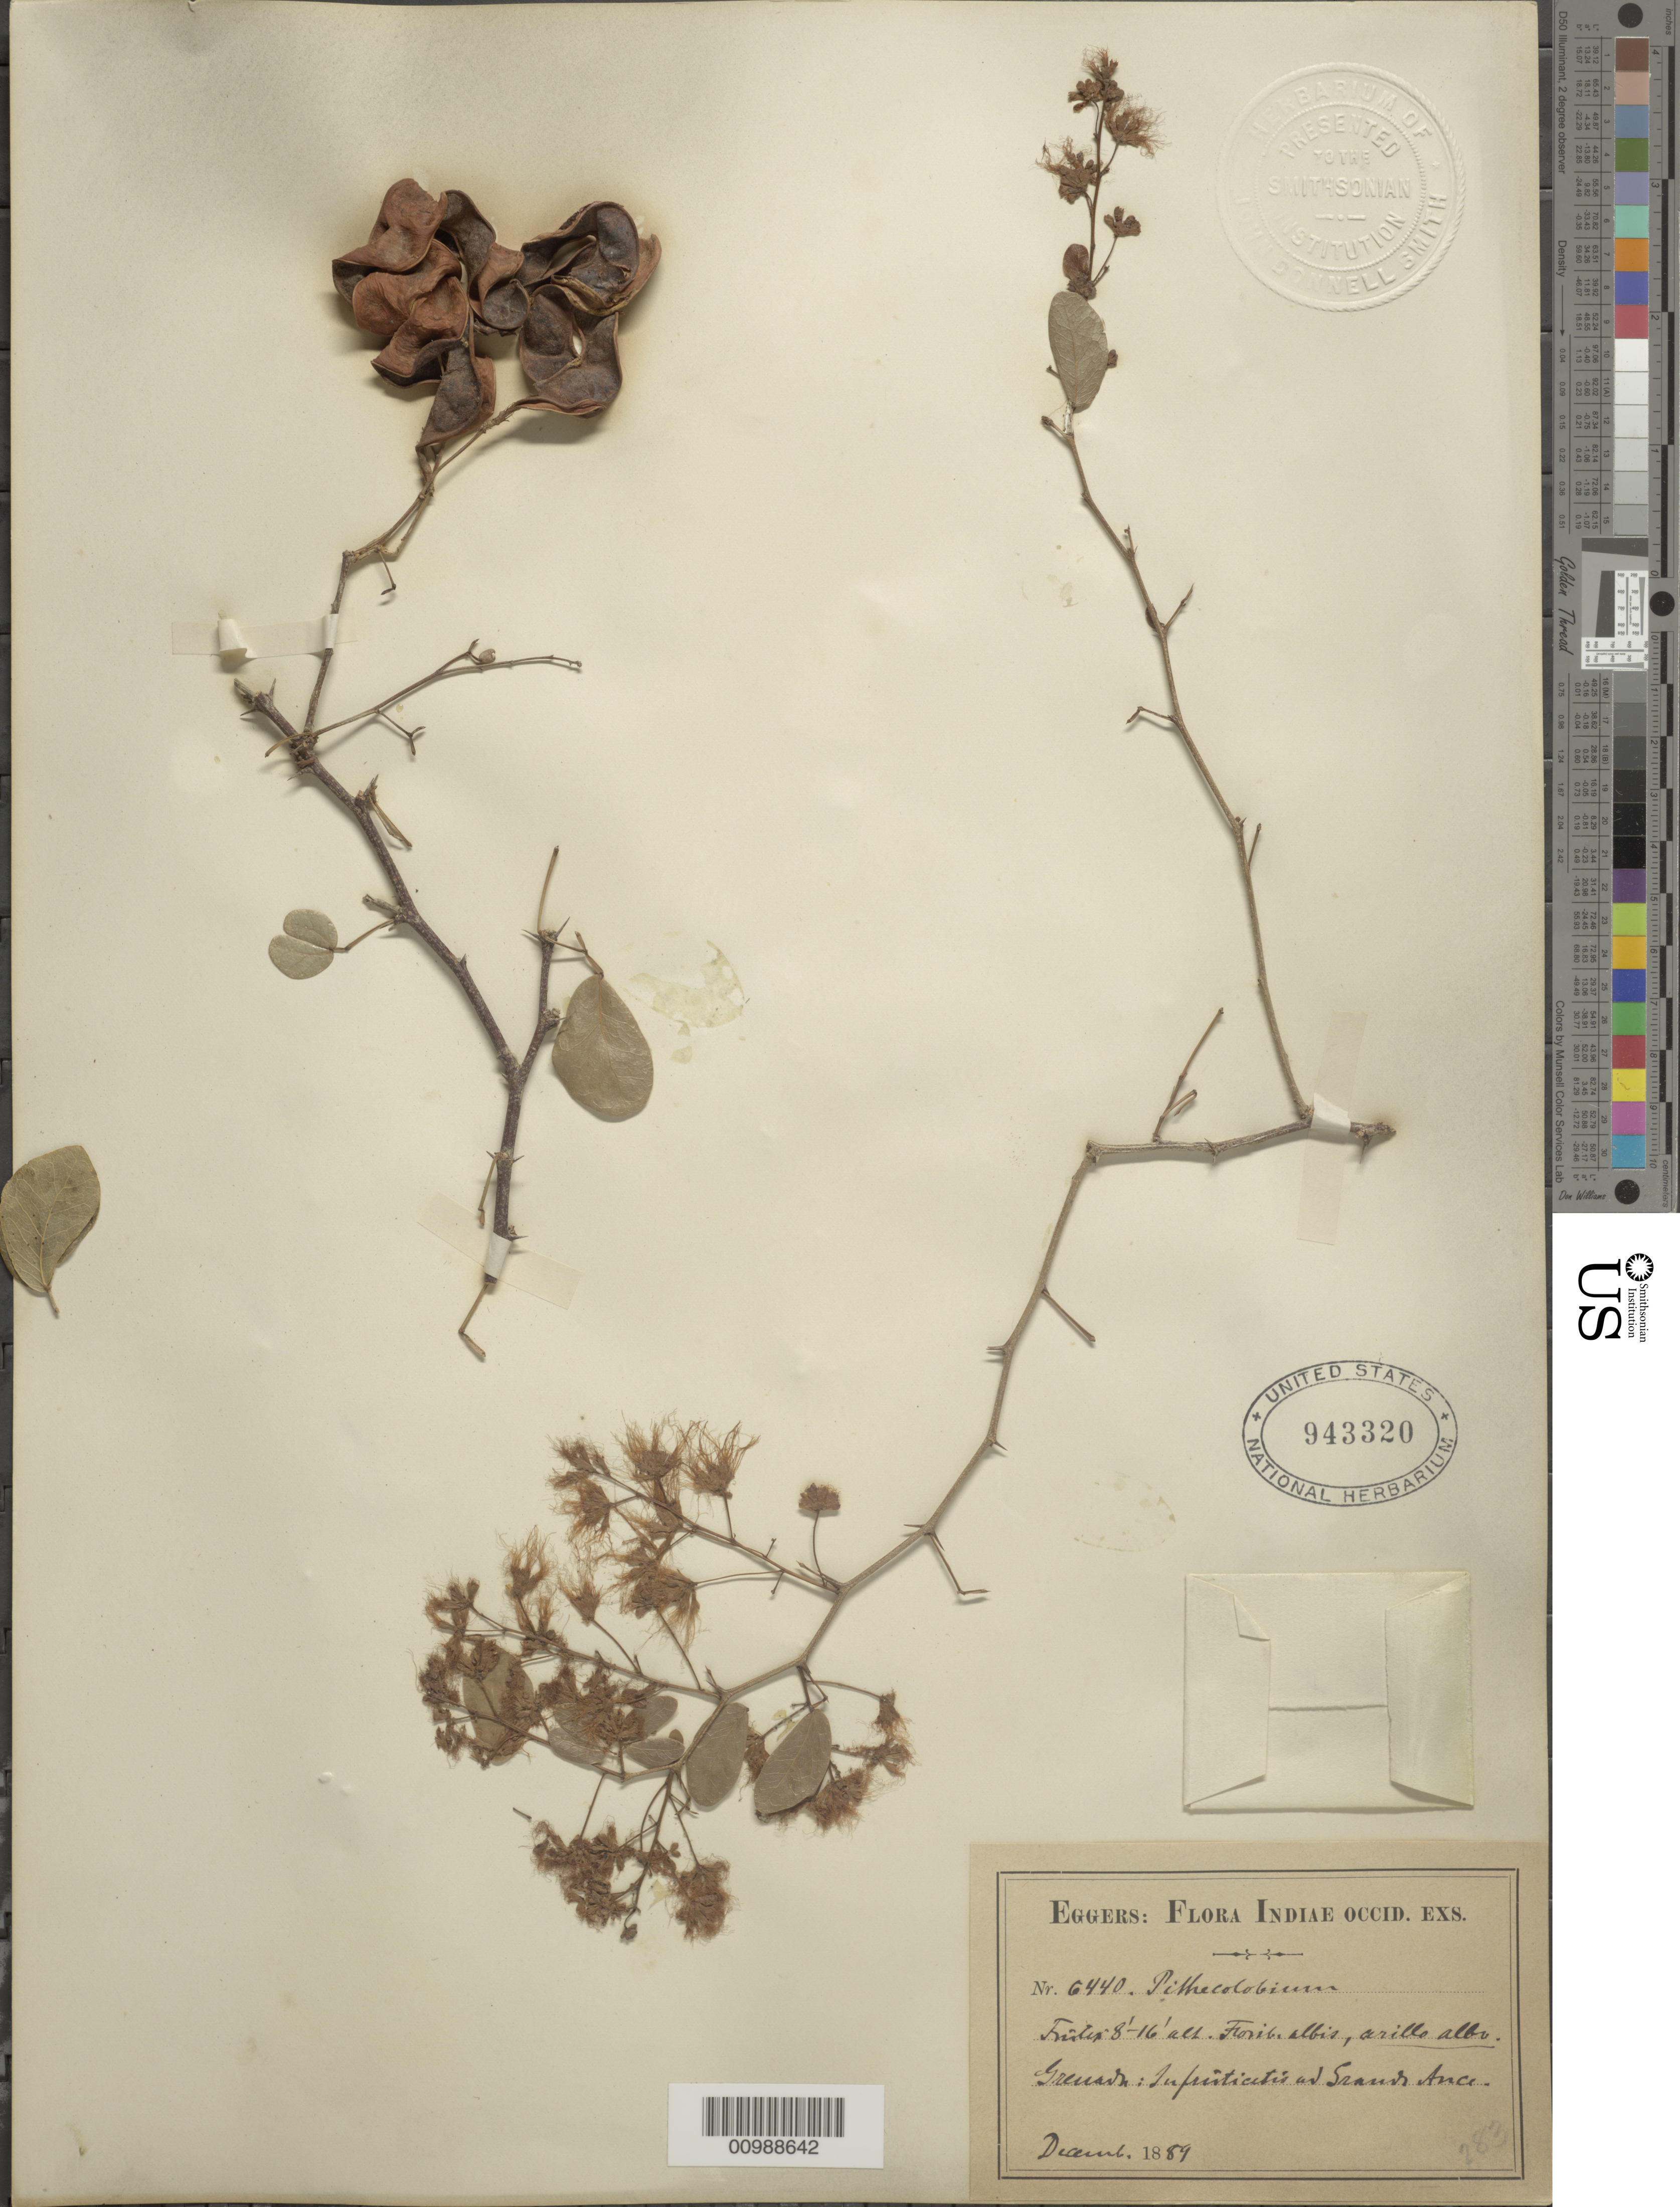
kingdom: Plantae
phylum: Tracheophyta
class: Magnoliopsida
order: Fabales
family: Fabaceae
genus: Pithecellobium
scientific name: Pithecellobium dulce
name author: (Roxb.) Benth.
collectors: H. F. A. von Eggers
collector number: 6440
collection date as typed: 01 Dec 1889 to 31 Dec 1889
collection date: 1889-12-01/1889-12-31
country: Grenada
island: Grenada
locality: Grenada: In fruticetis ad Grande Ance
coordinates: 0 N, 0 E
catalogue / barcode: US 943320